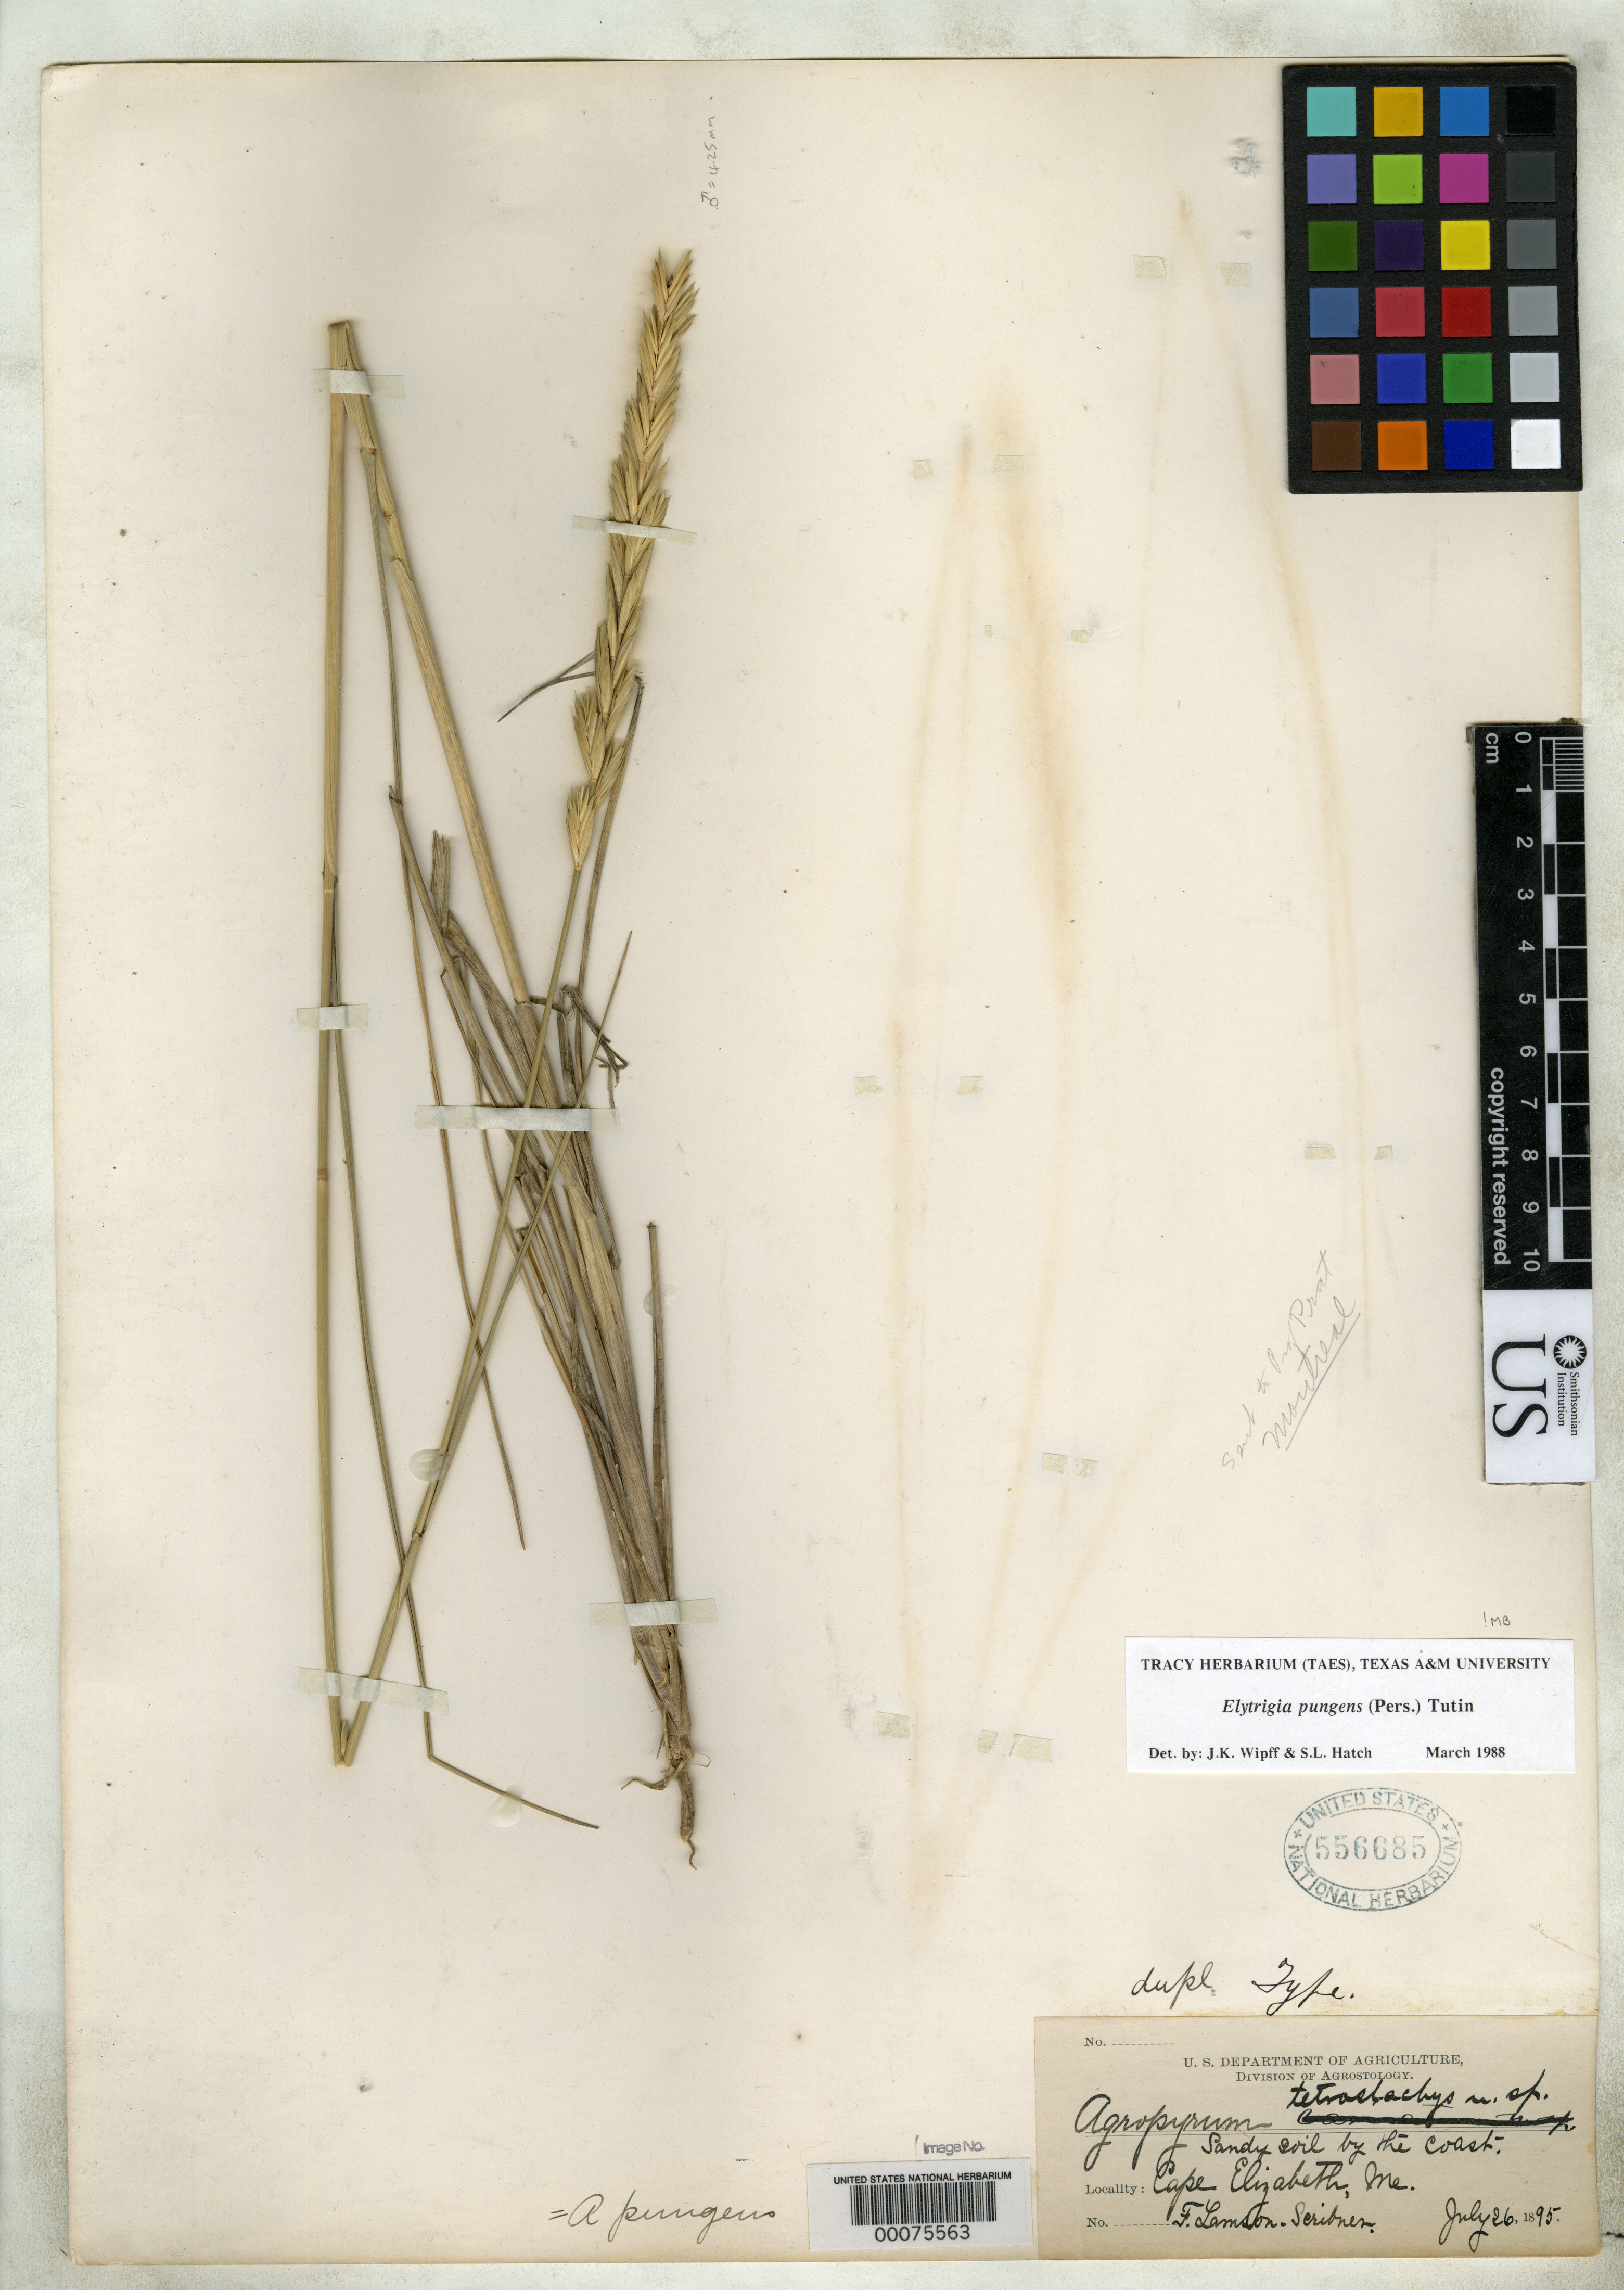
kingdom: Plantae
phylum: Tracheophyta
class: Liliopsida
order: Poales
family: Poaceae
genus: Agropyron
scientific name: Agropyron tetrastachys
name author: Scribn. & J.G. Sm.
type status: Isotype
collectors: F. L. Scribner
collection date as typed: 26 Jul 1895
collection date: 1895-07-26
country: United States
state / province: Maine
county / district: Cumberland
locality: Cape Elizabeth, sandy soil by coast.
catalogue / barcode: US 556685